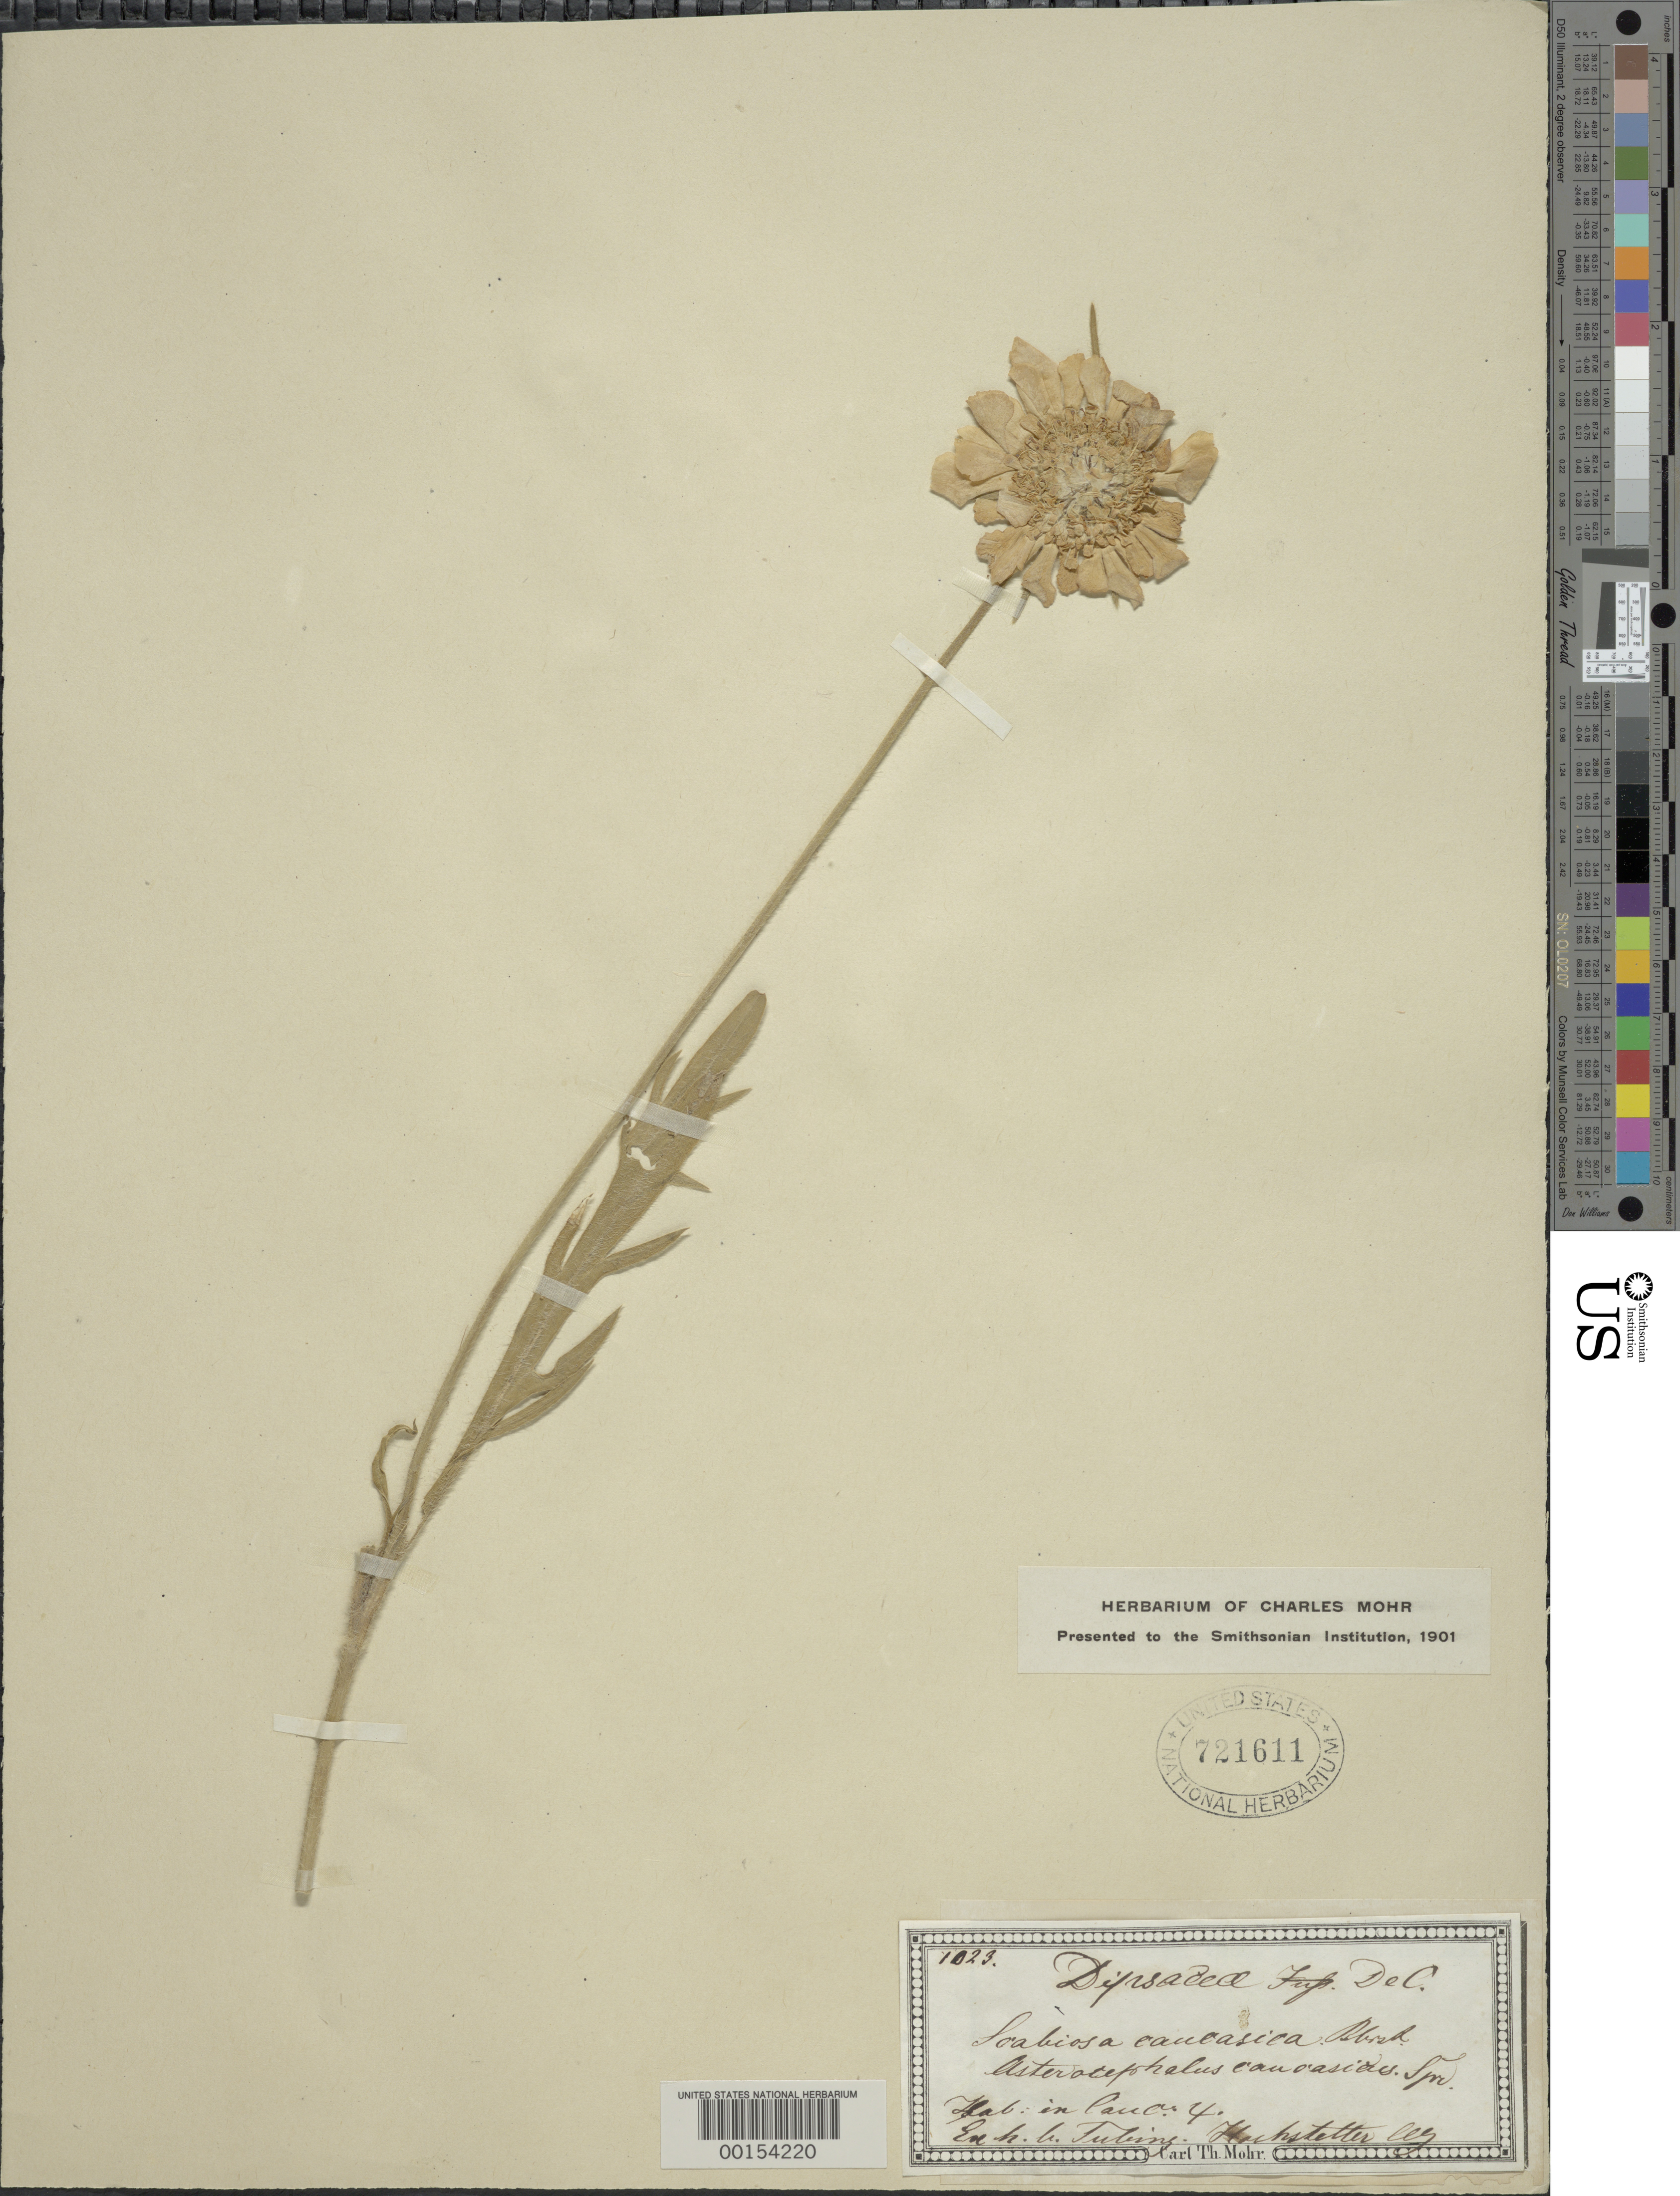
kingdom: Plantae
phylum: Tracheophyta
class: Magnoliopsida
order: Dipsacales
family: Caprifoliaceae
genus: Scabiosa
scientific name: Scabiosa caucasica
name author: M. Bieb.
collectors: -. Hochstetter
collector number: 1023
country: Russian Federation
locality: Caucus, Tubing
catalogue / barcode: US 721611